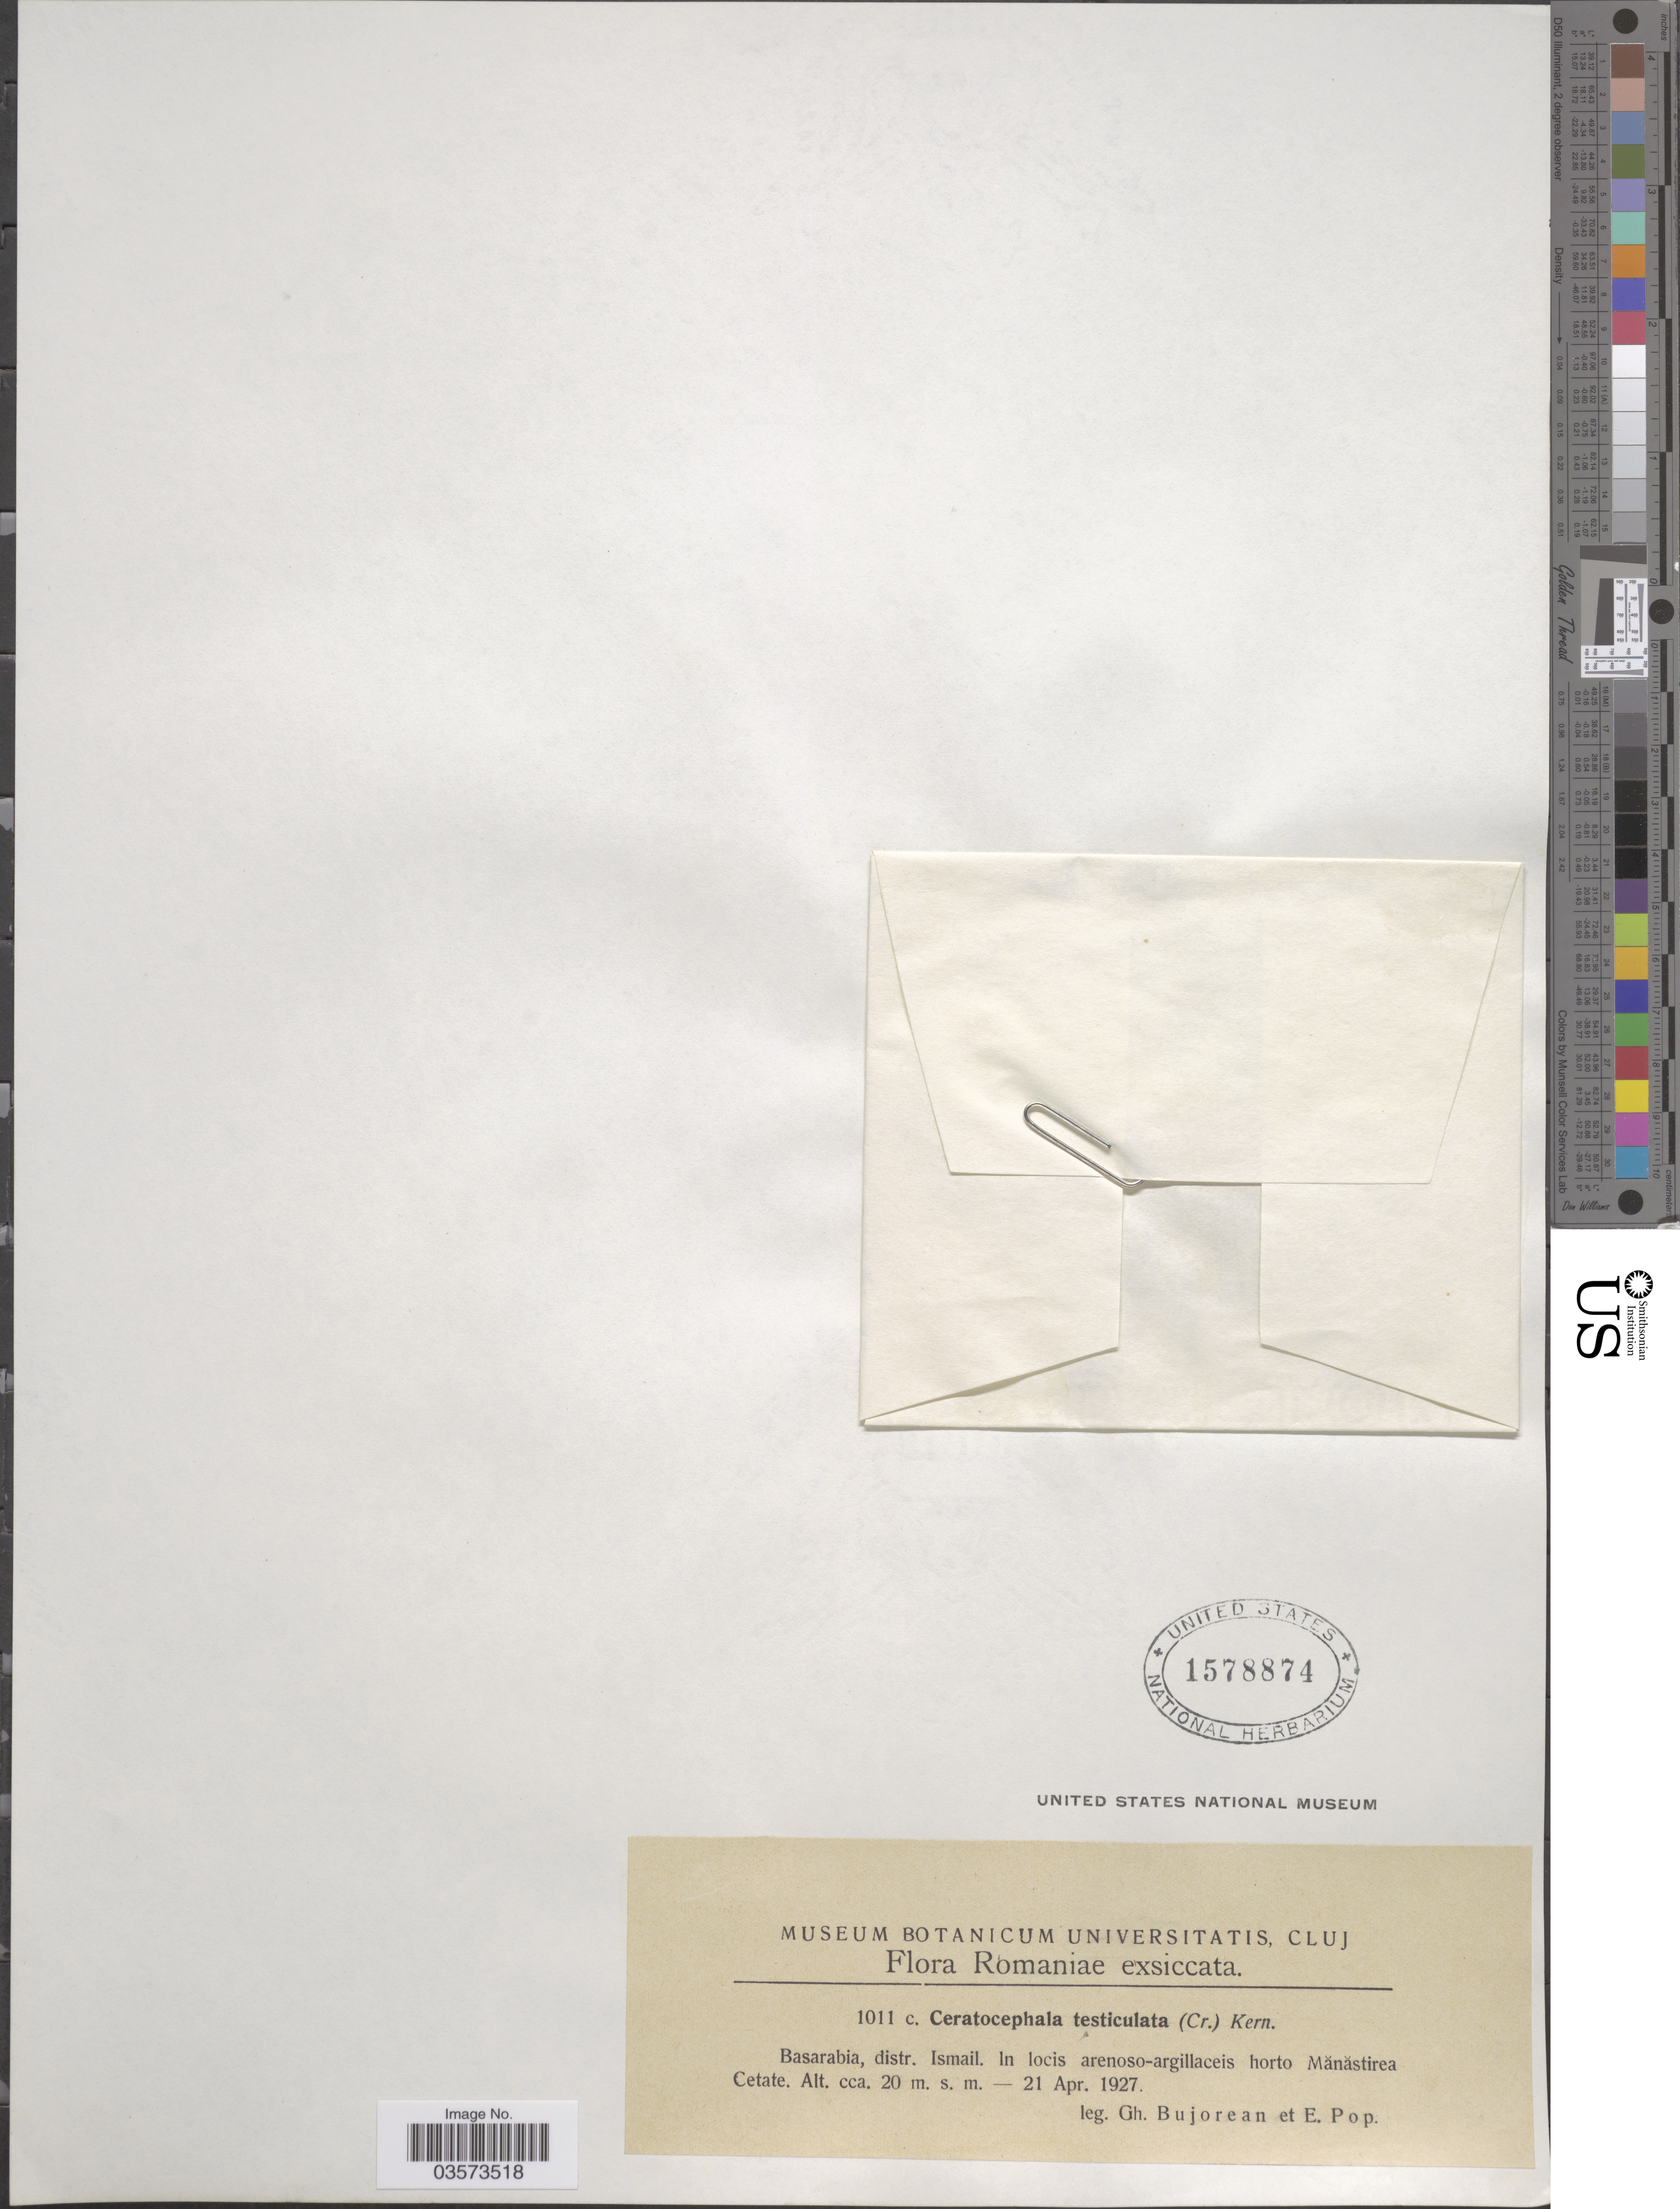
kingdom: Plantae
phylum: Tracheophyta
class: Magnoliopsida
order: Ranunculales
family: Ranunculaceae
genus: Ceratocephalus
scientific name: Ceratocephalus testiculatus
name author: (Crantz) Roth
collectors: G. Bujorean & E. Pop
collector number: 1011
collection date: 1927-04-21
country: Romania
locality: Basarabia, distr. Ismail. In locis arenoso-argillaceis horto Mănăstirea Cetate.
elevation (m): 20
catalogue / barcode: US 1578874